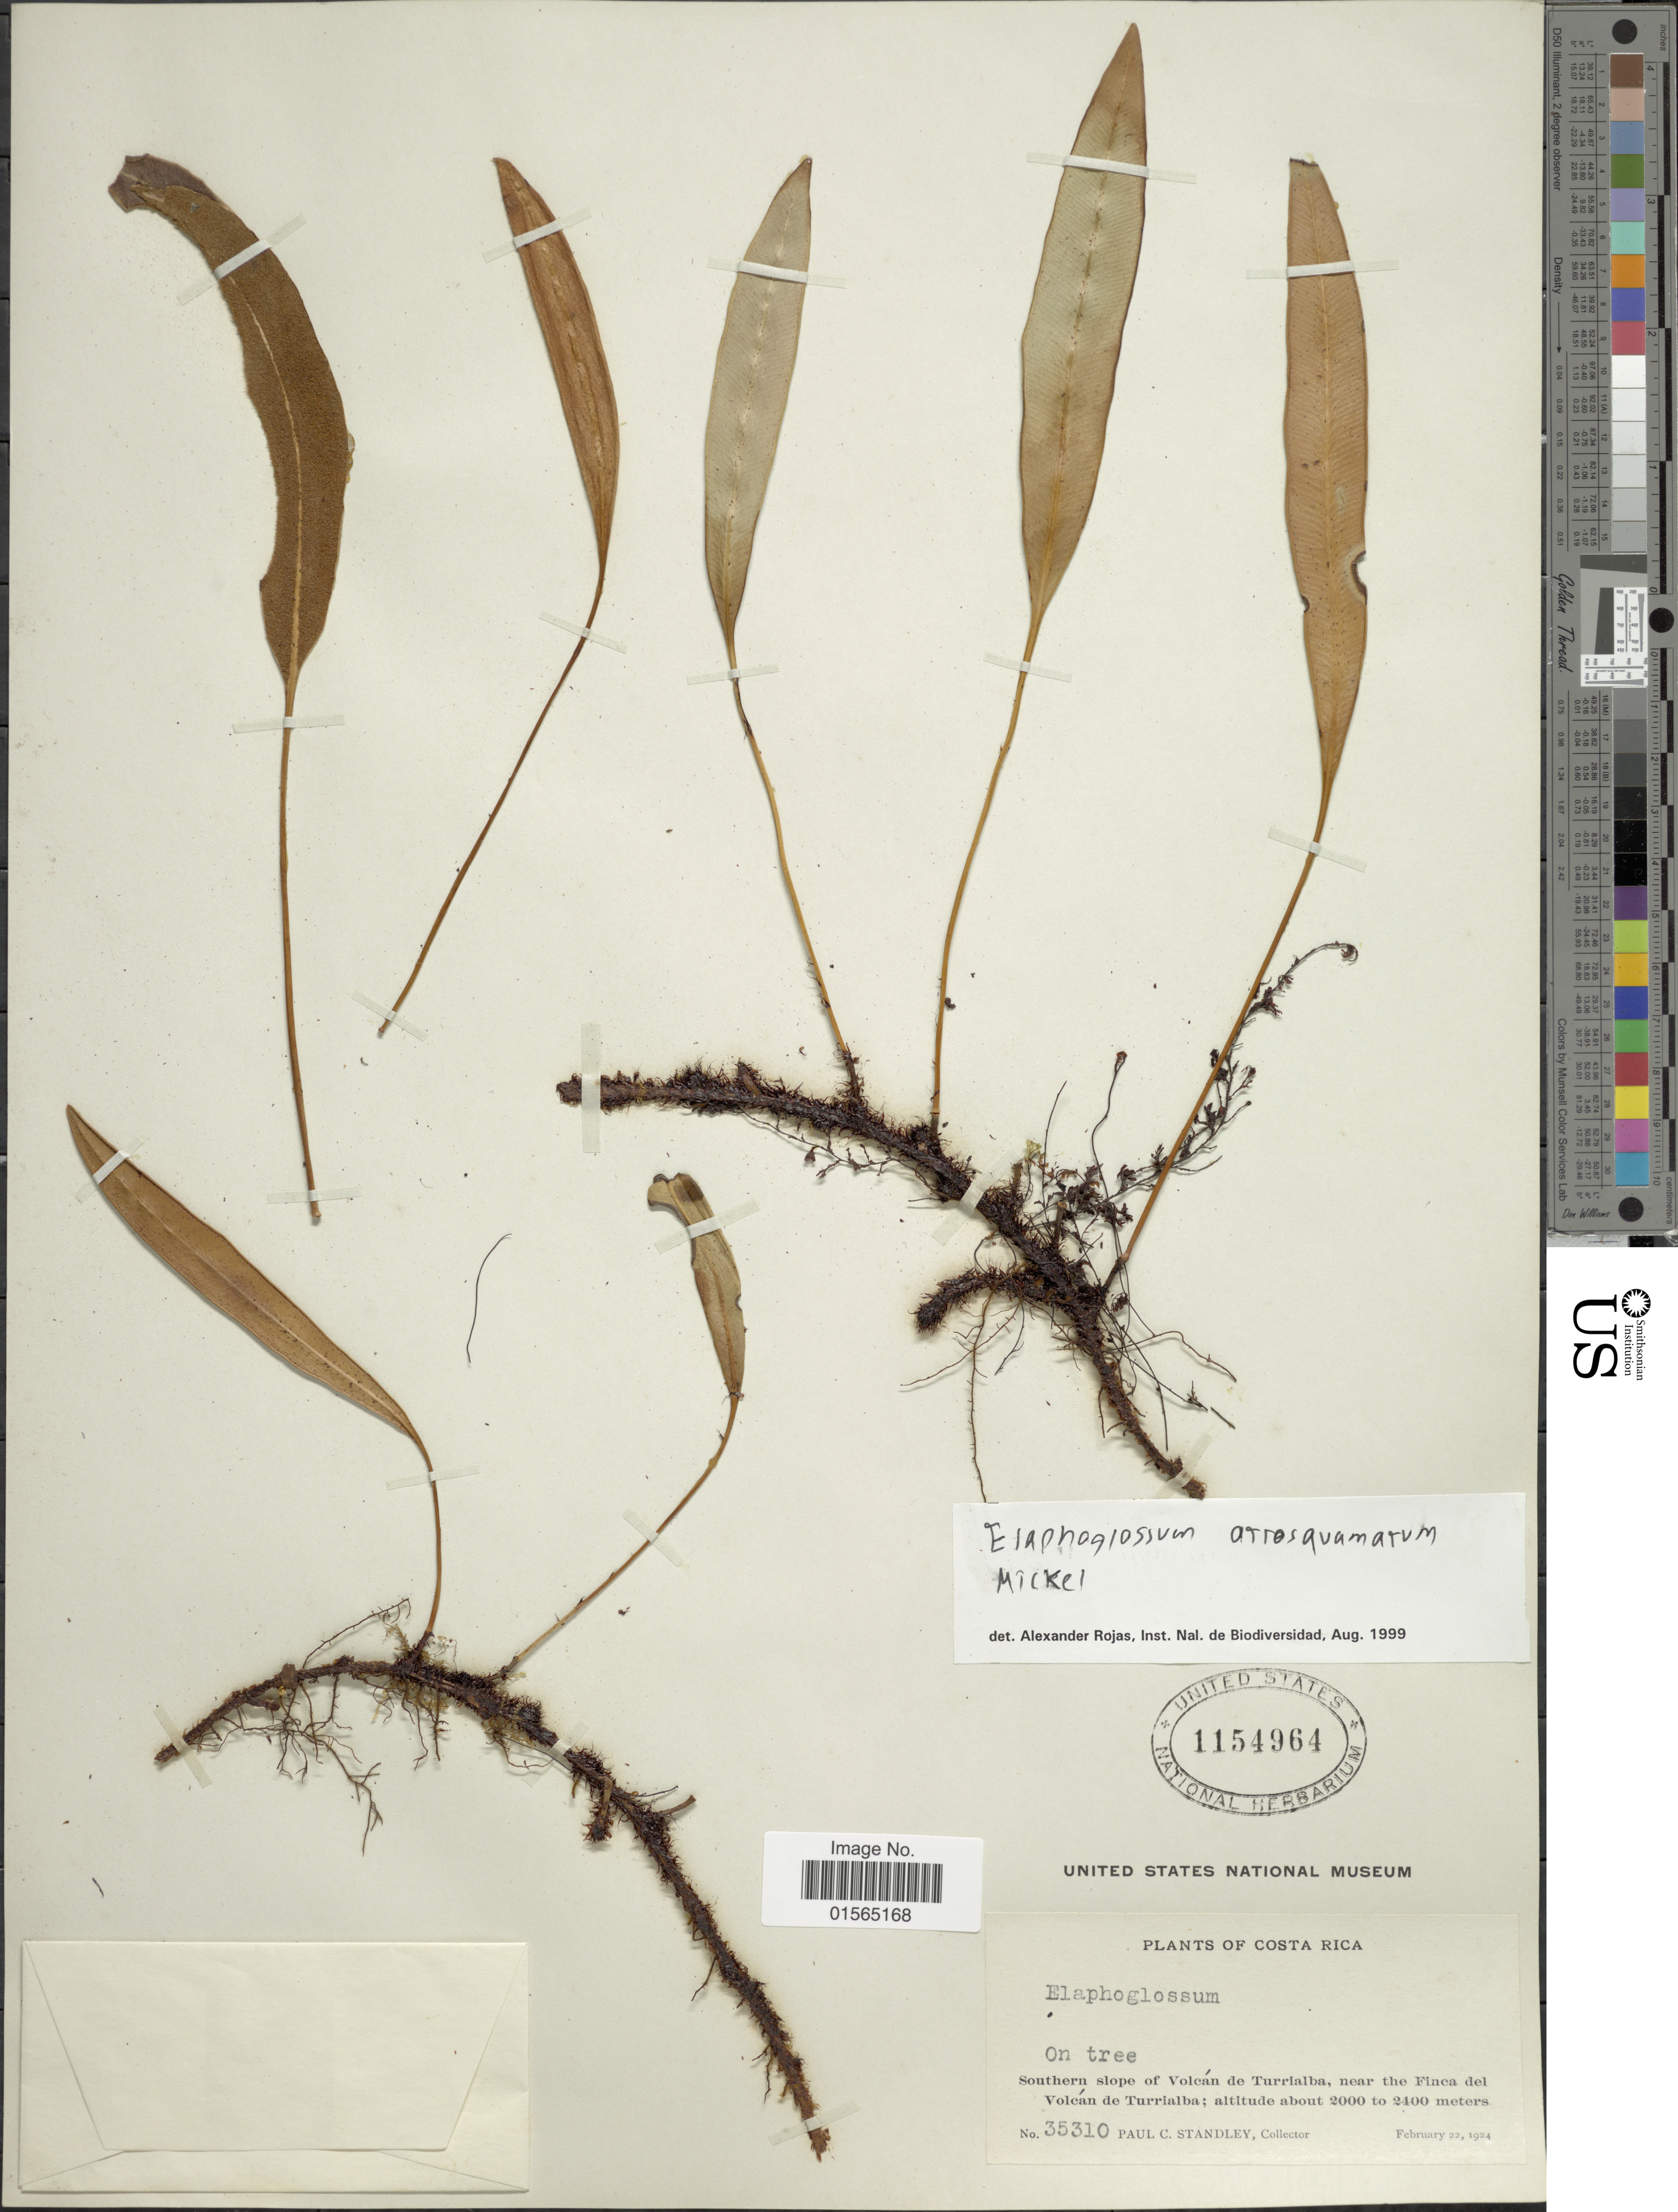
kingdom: Plantae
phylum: Tracheophyta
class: Polypodiopsida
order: Polypodiales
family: Dryopteridaceae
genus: Elaphoglossum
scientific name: Elaphoglossum unduavense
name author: Rosenst.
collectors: P. C. Standley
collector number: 35310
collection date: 1924-02-22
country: Costa Rica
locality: Southern slope of Volcan de Turrialba, near the Finca del Volcan de Turrialba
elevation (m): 2000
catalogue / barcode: US 1154964